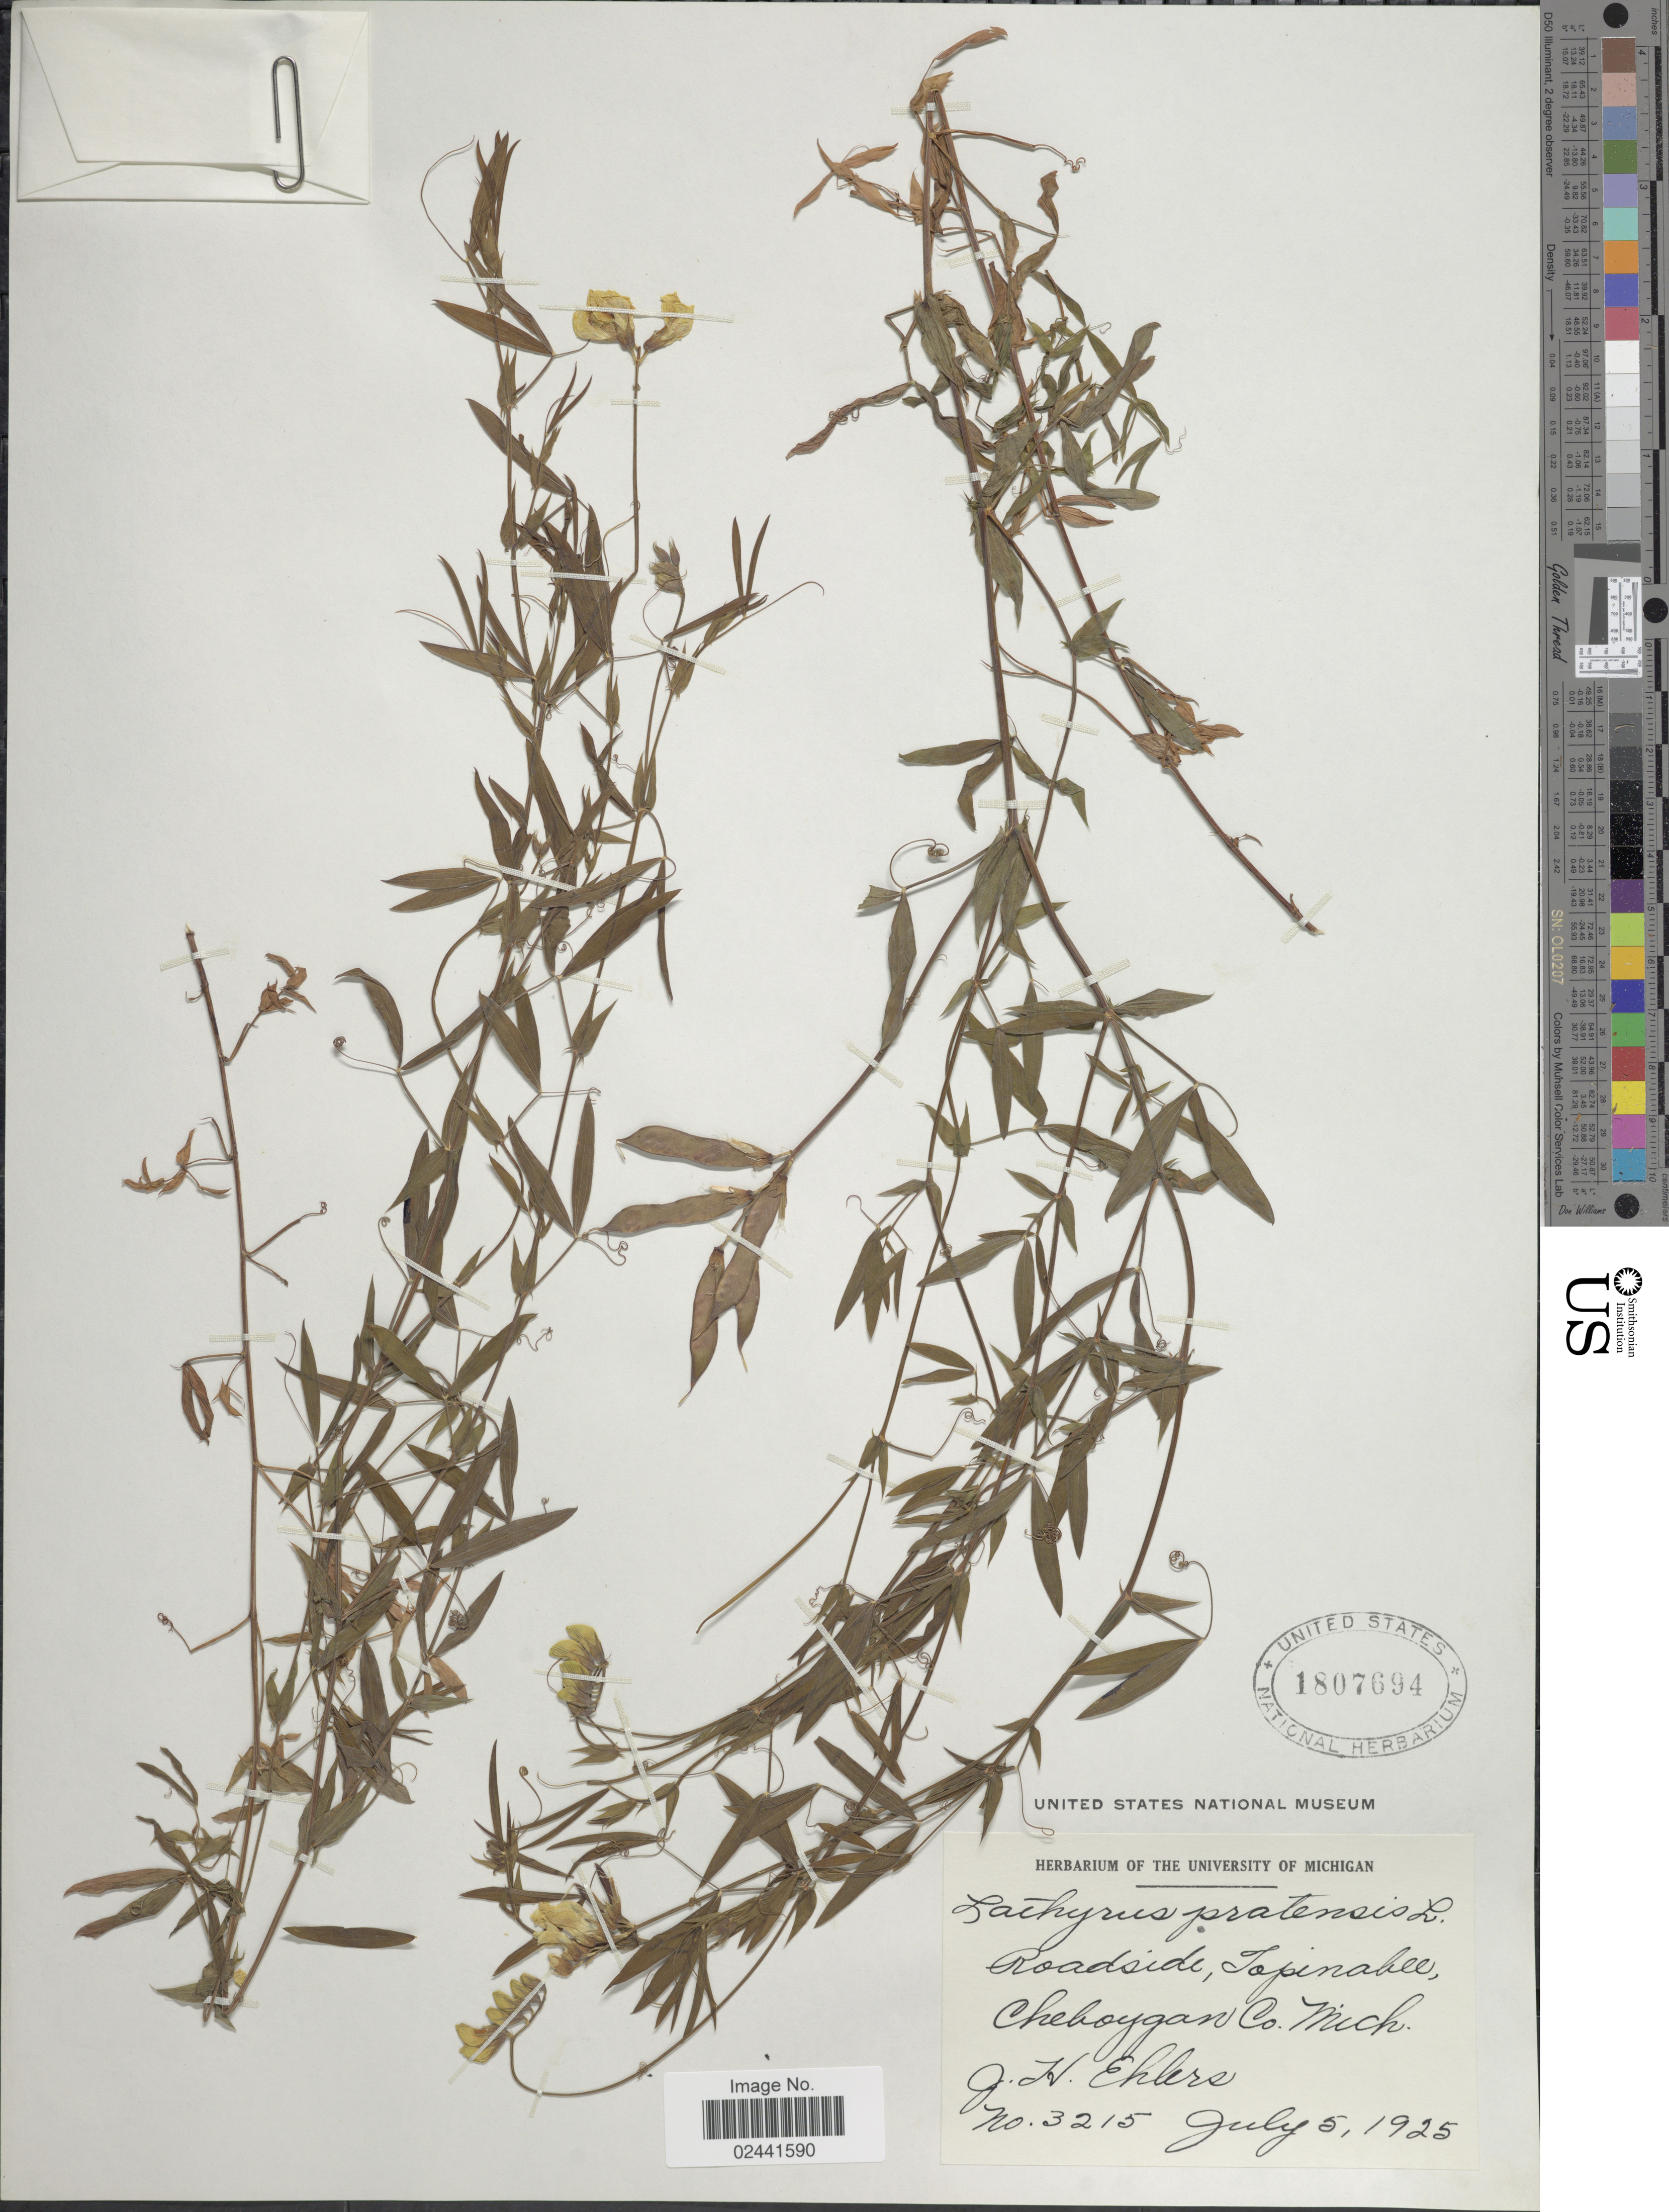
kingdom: Plantae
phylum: Tracheophyta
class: Magnoliopsida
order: Fabales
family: Fabaceae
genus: Lathyrus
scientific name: Lathyrus pratensis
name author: L.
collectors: J. H. Ehlers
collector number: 3215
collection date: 1925-07-05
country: United States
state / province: Michigan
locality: Roadside, Tapinabee, Cheboygan Co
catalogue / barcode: US 1807694